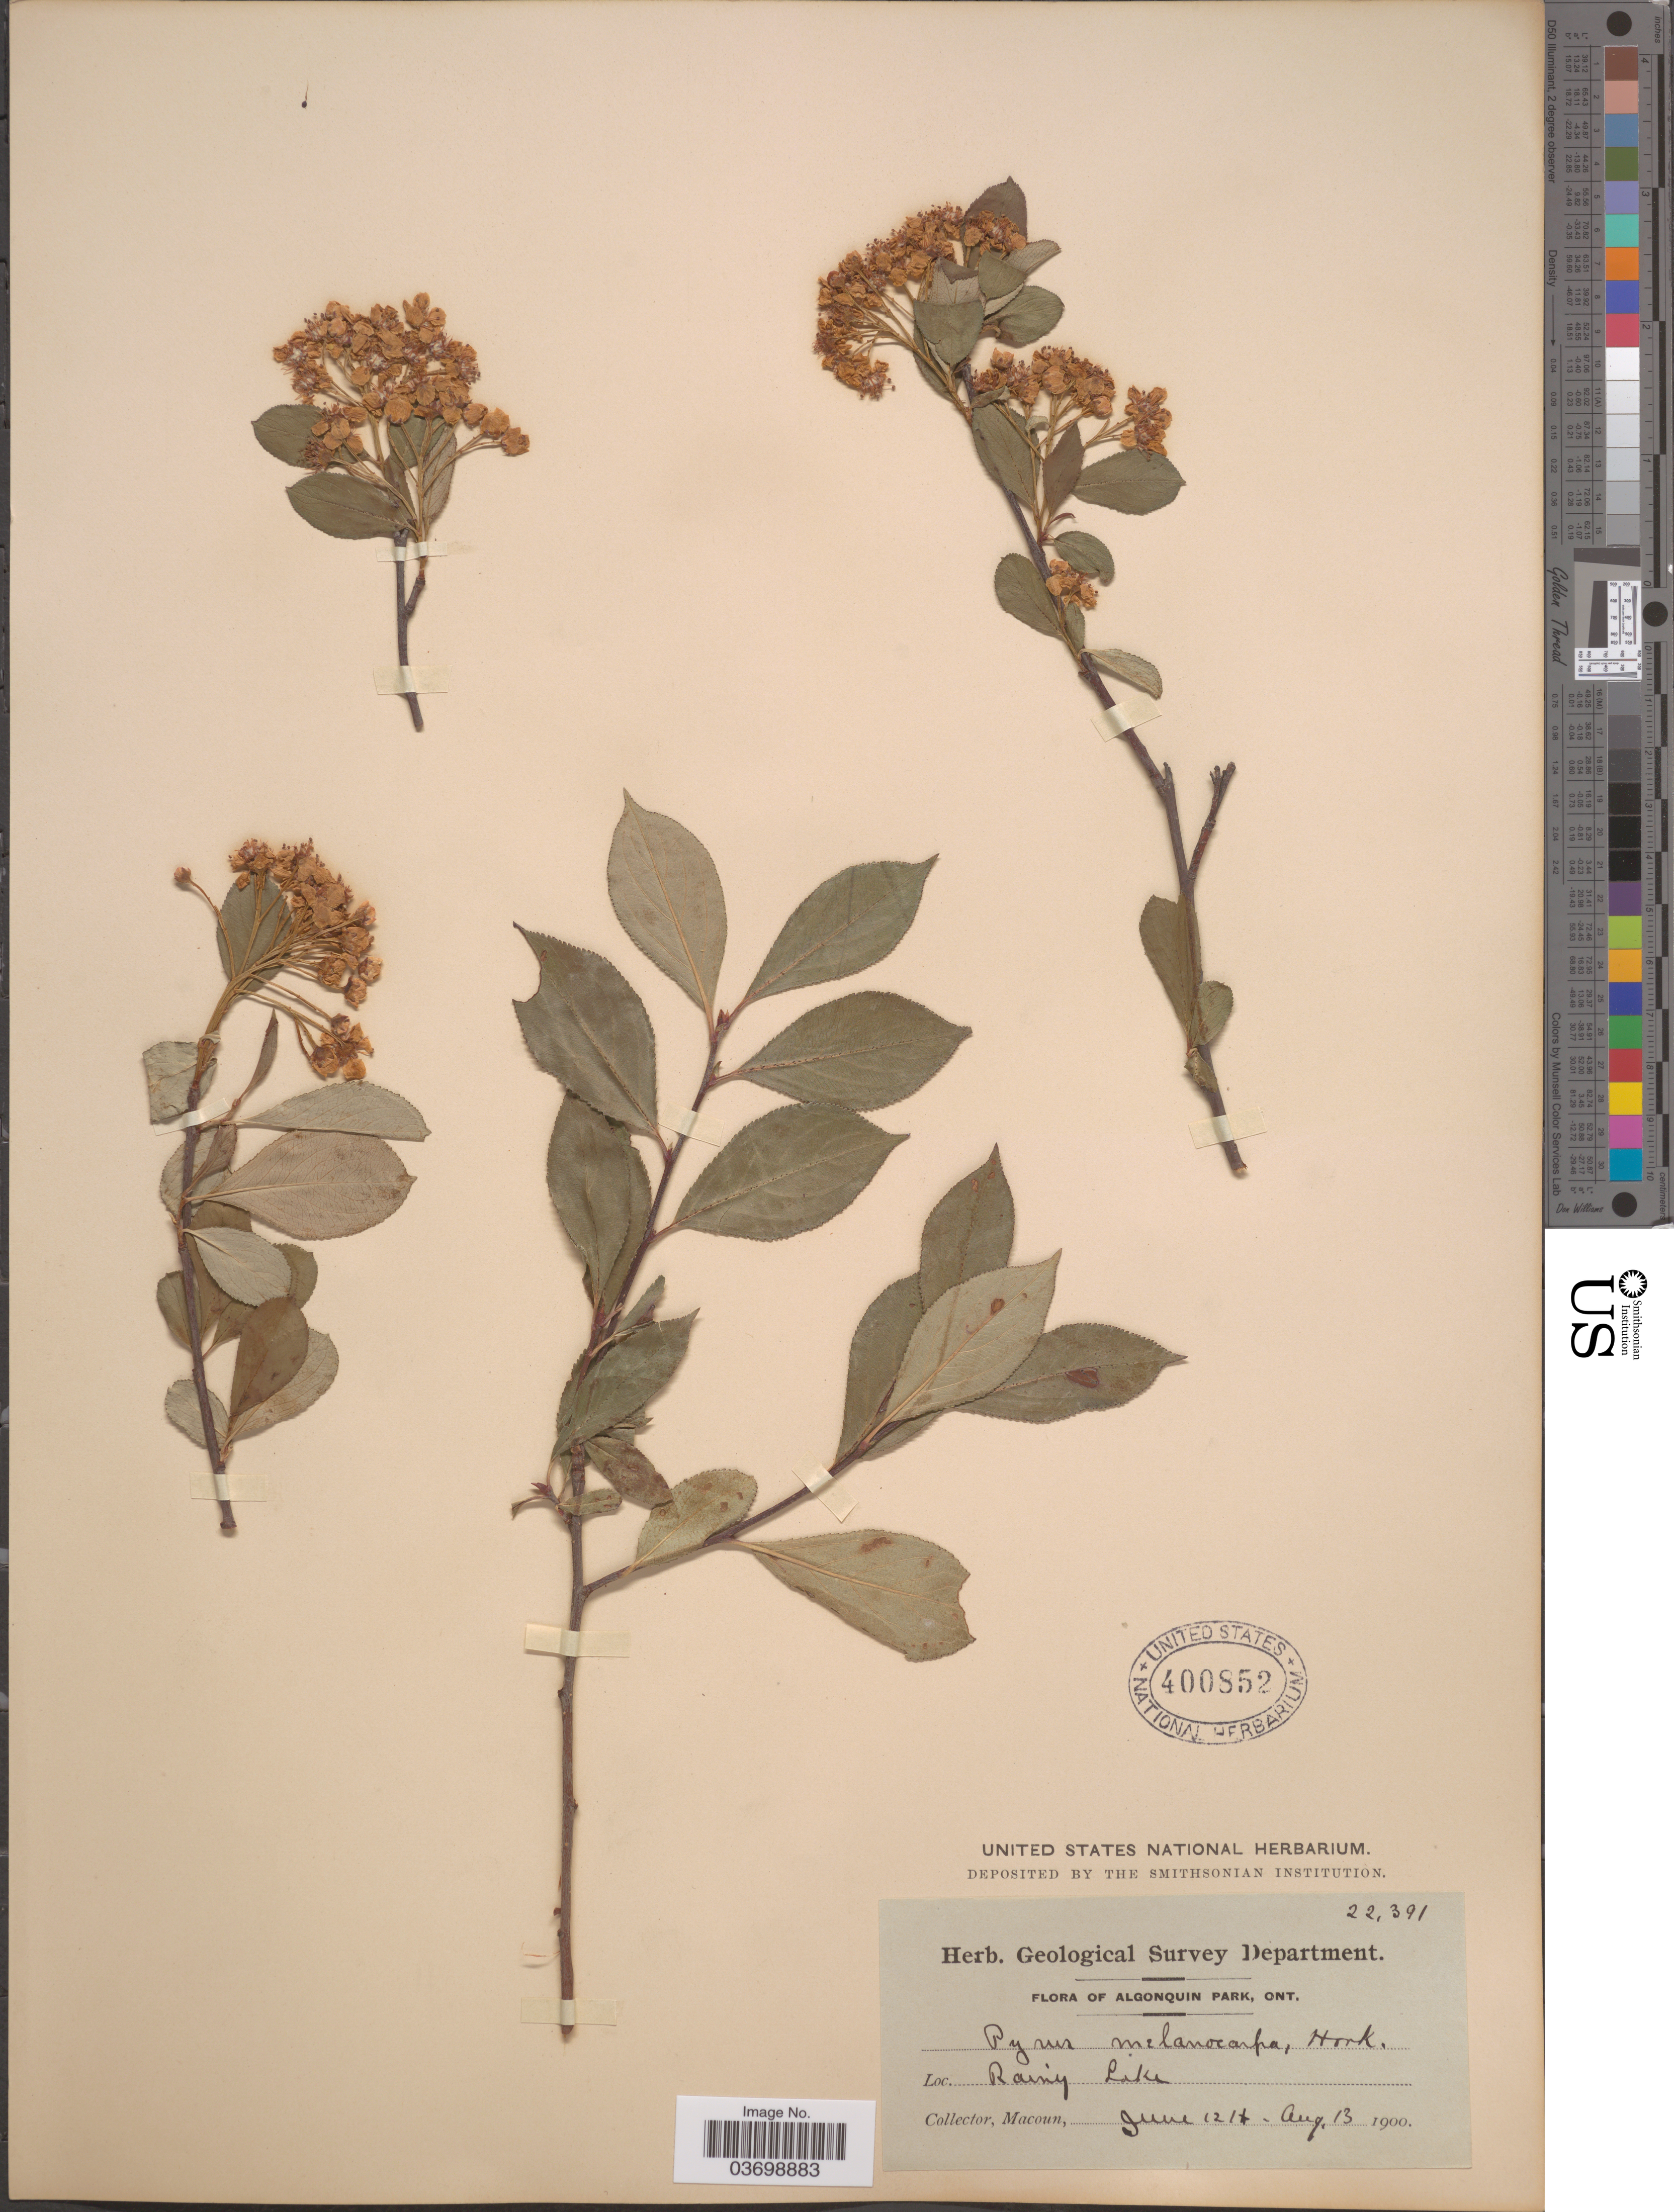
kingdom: Plantae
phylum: Tracheophyta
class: Magnoliopsida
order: Rosales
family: Rosaceae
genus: Aronia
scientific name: Aronia melanocarpa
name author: (Michx.) Elliott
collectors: -- Macoun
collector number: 22391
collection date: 1900-06-12/1900-08-13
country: Canada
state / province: Ontario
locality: Algonquin Park, Rainy Lake.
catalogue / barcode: US 400852